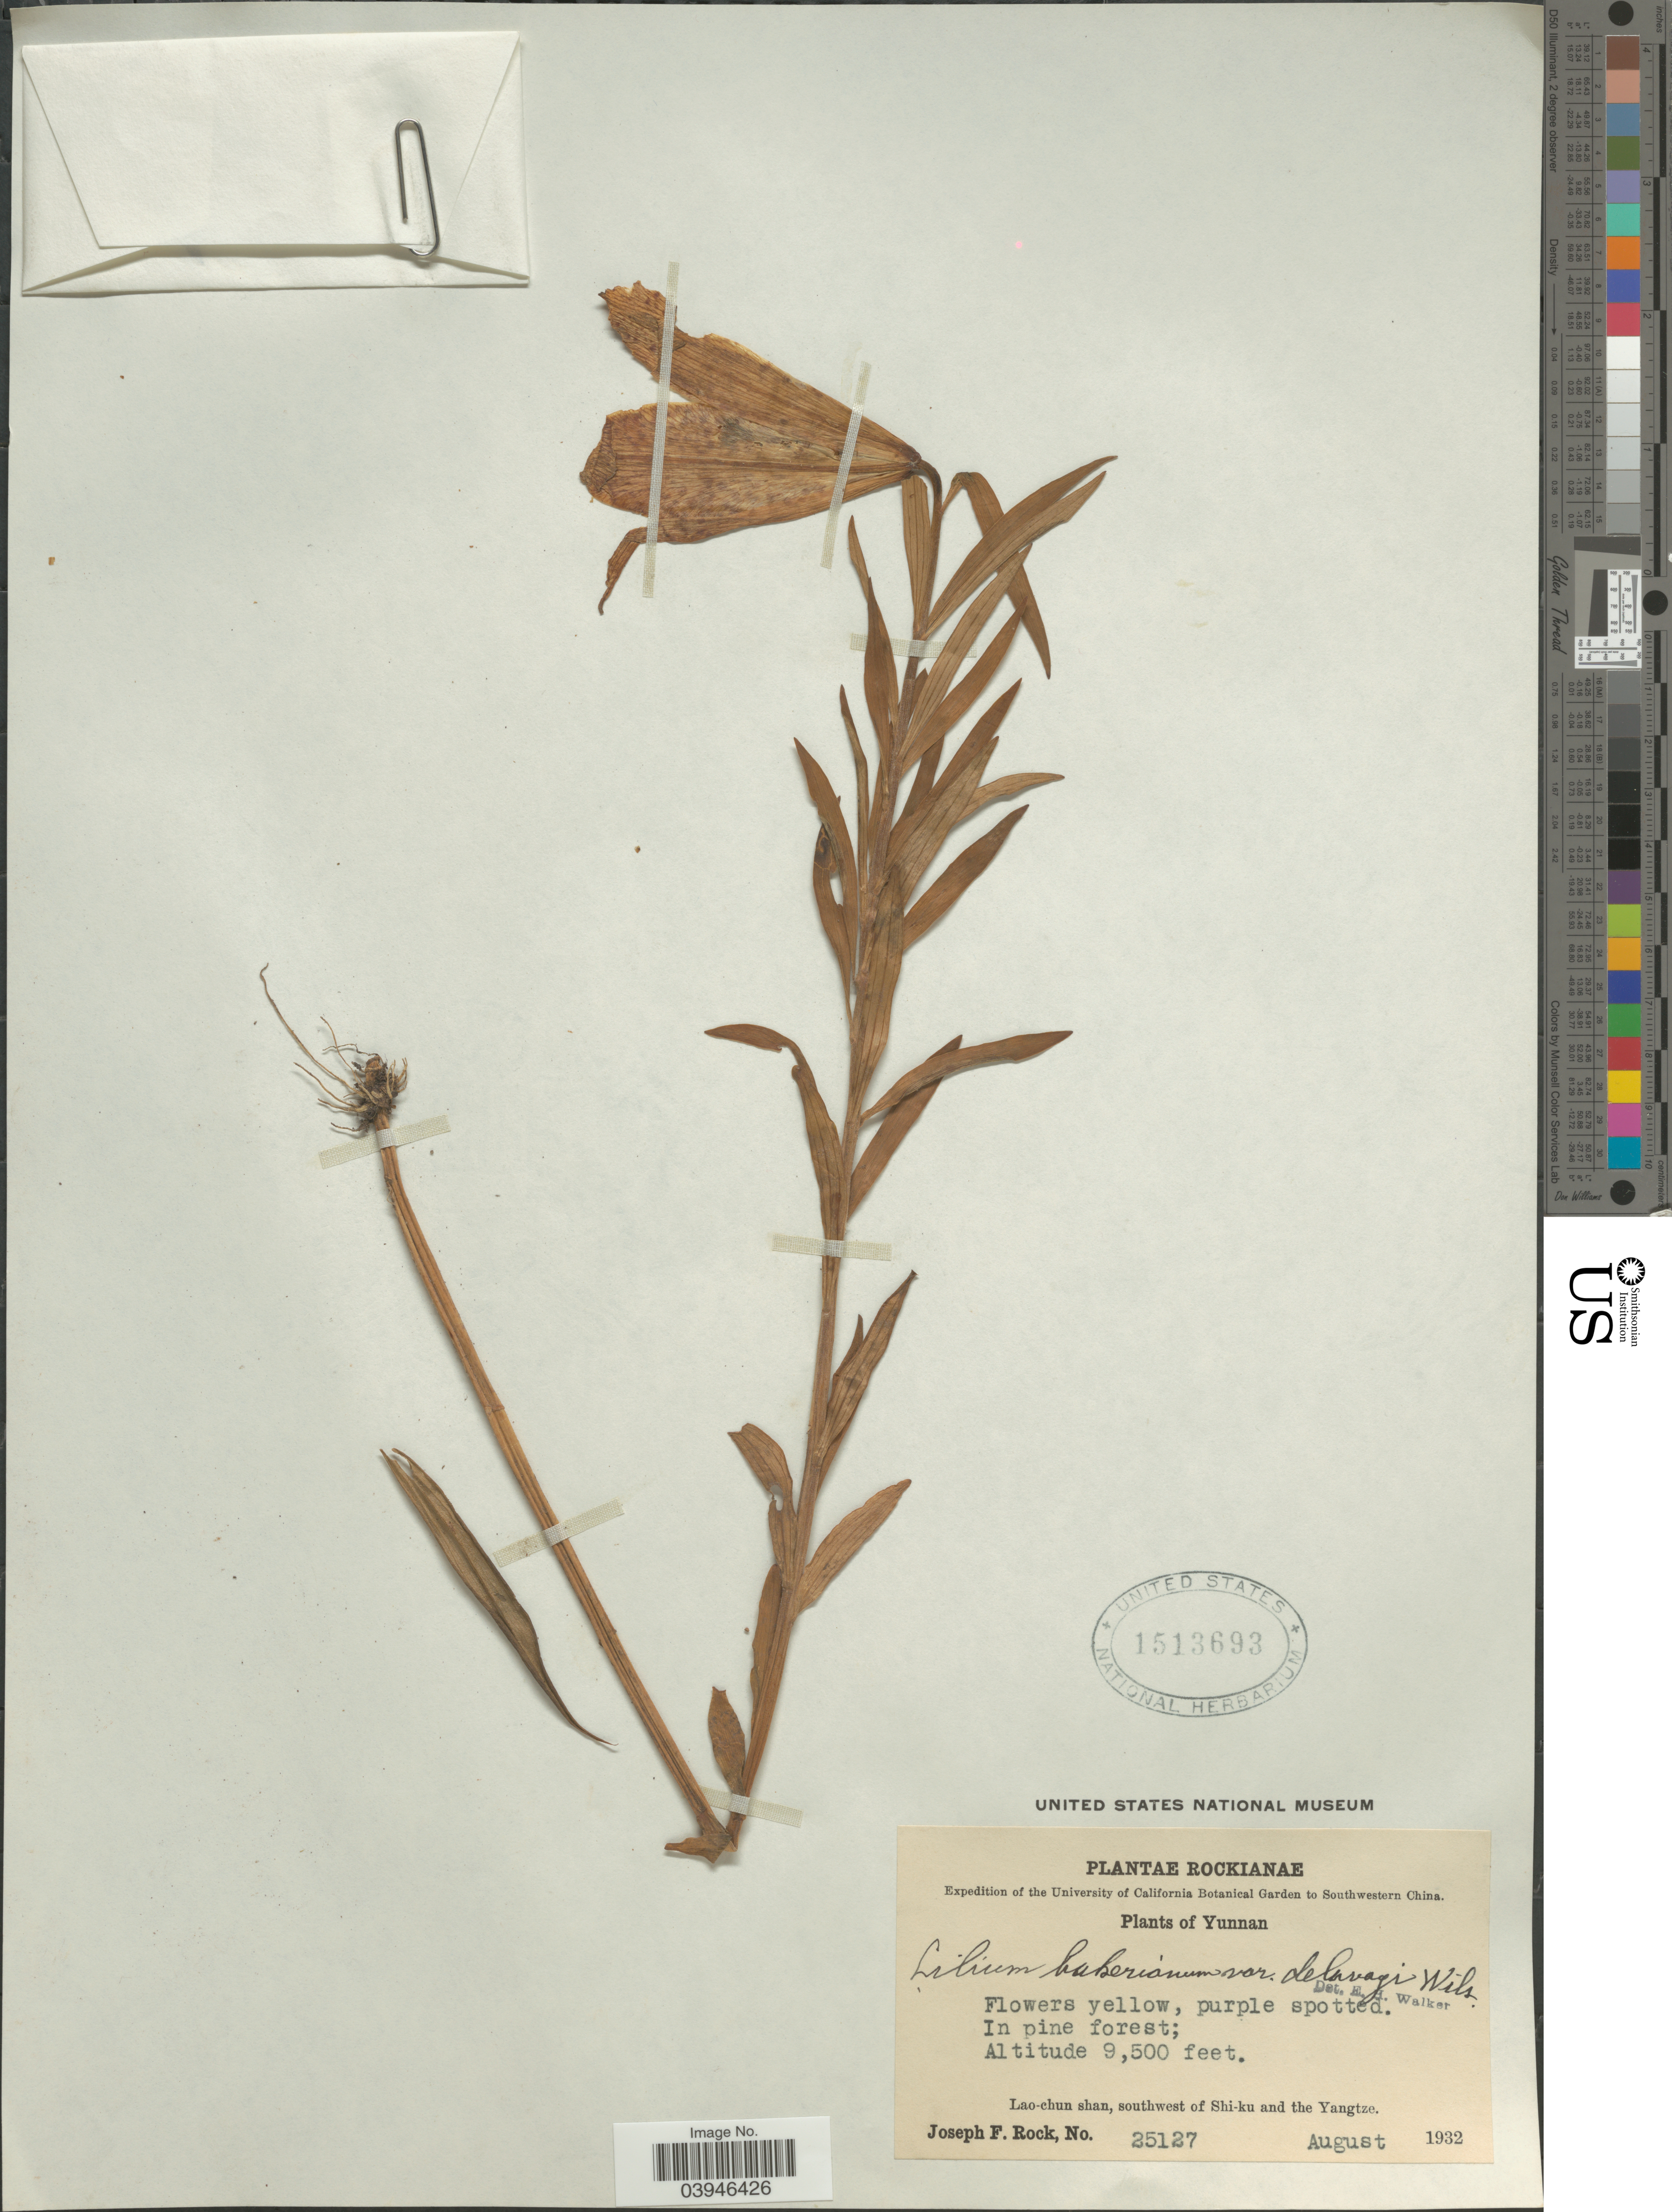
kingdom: Plantae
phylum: Tracheophyta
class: Liliopsida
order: Liliales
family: Liliaceae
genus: Lilium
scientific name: Lilium bakerianum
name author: Collett & Hemsl.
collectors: J. F. Rock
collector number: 25127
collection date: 1932-08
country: China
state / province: Yunnan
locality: Southwestern China. In pine forest. Lao-chun shan, southwest of Shi-ku and the Yangtze.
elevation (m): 2896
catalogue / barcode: US 1513693